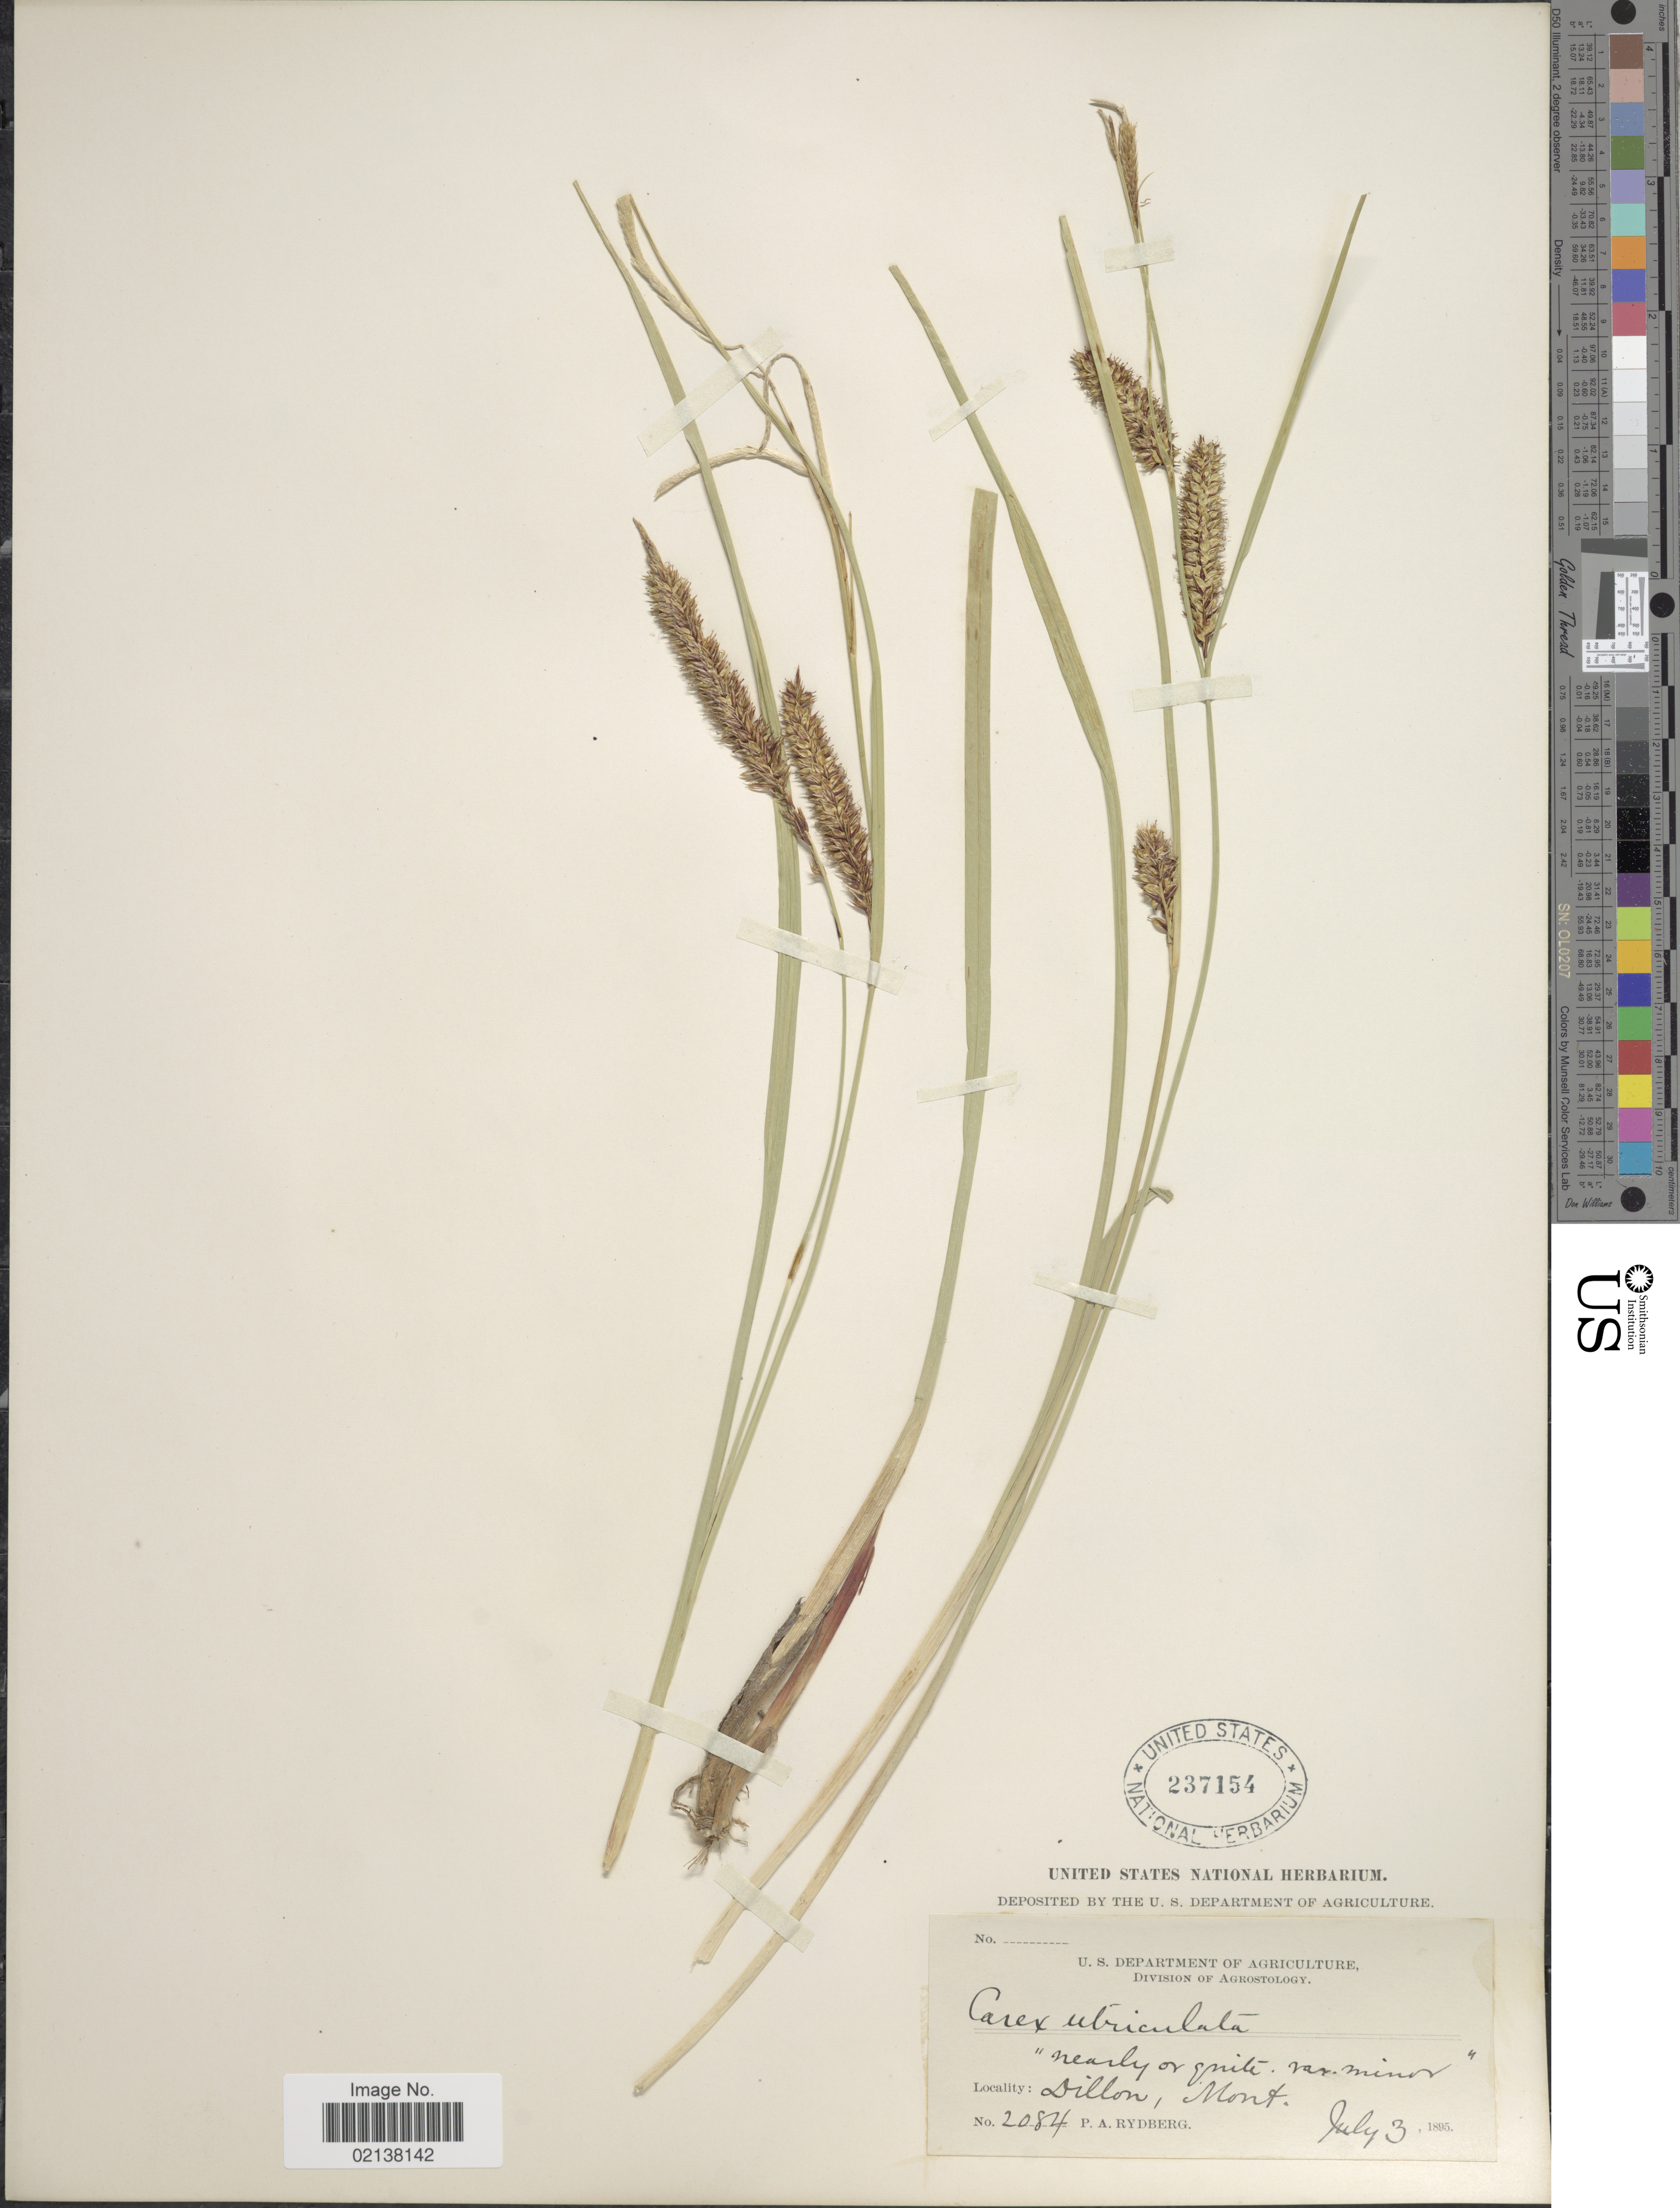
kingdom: Plantae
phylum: Tracheophyta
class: Liliopsida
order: Poales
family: Cyperaceae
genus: Carex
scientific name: Carex utriculata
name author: Boott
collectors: P. A. Rydberg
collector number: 2084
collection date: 1895-07-03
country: United States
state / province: Montana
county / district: Beaverhead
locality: Dillon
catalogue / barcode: US 237154